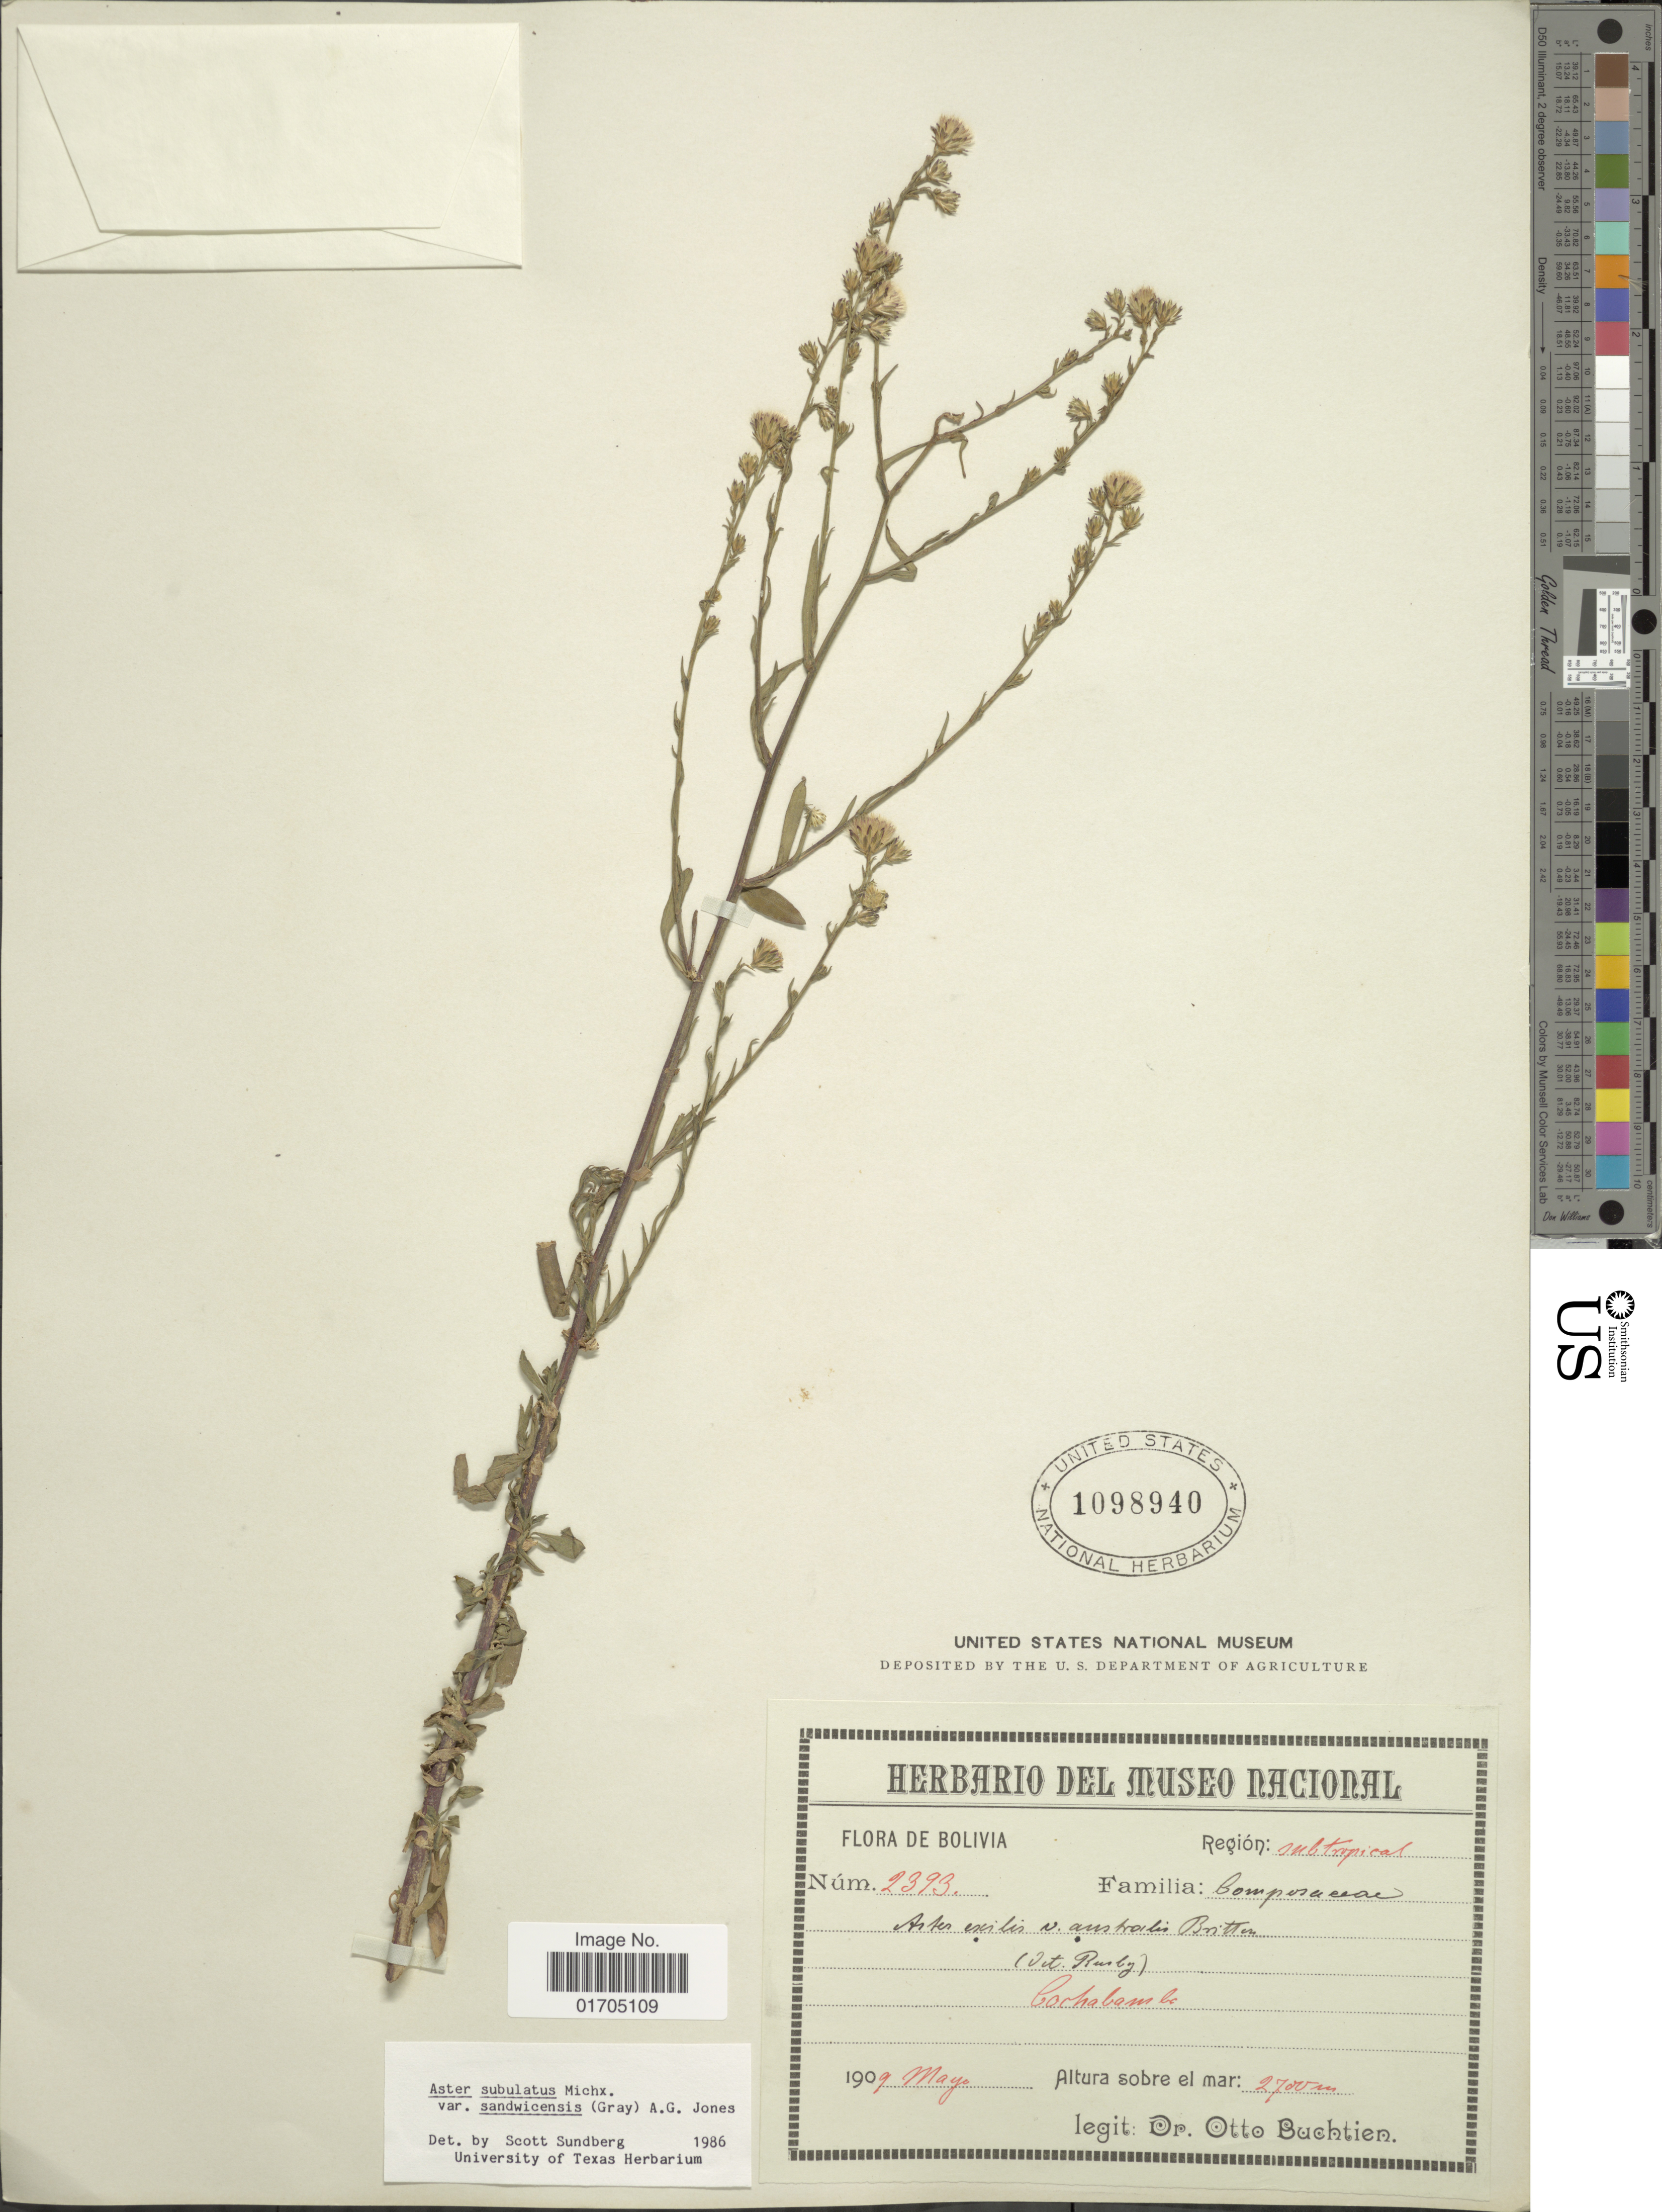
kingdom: Plantae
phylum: Tracheophyta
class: Magnoliopsida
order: Asterales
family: Asteraceae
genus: Symphyotrichum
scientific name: Symphyotrichum subulatum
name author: (Michx.) G.L. Nesom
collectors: O. Buchtien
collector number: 2393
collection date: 1909-05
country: Bolivia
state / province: Cochabamba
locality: Región: subtropical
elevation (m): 2700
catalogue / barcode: US 1098940